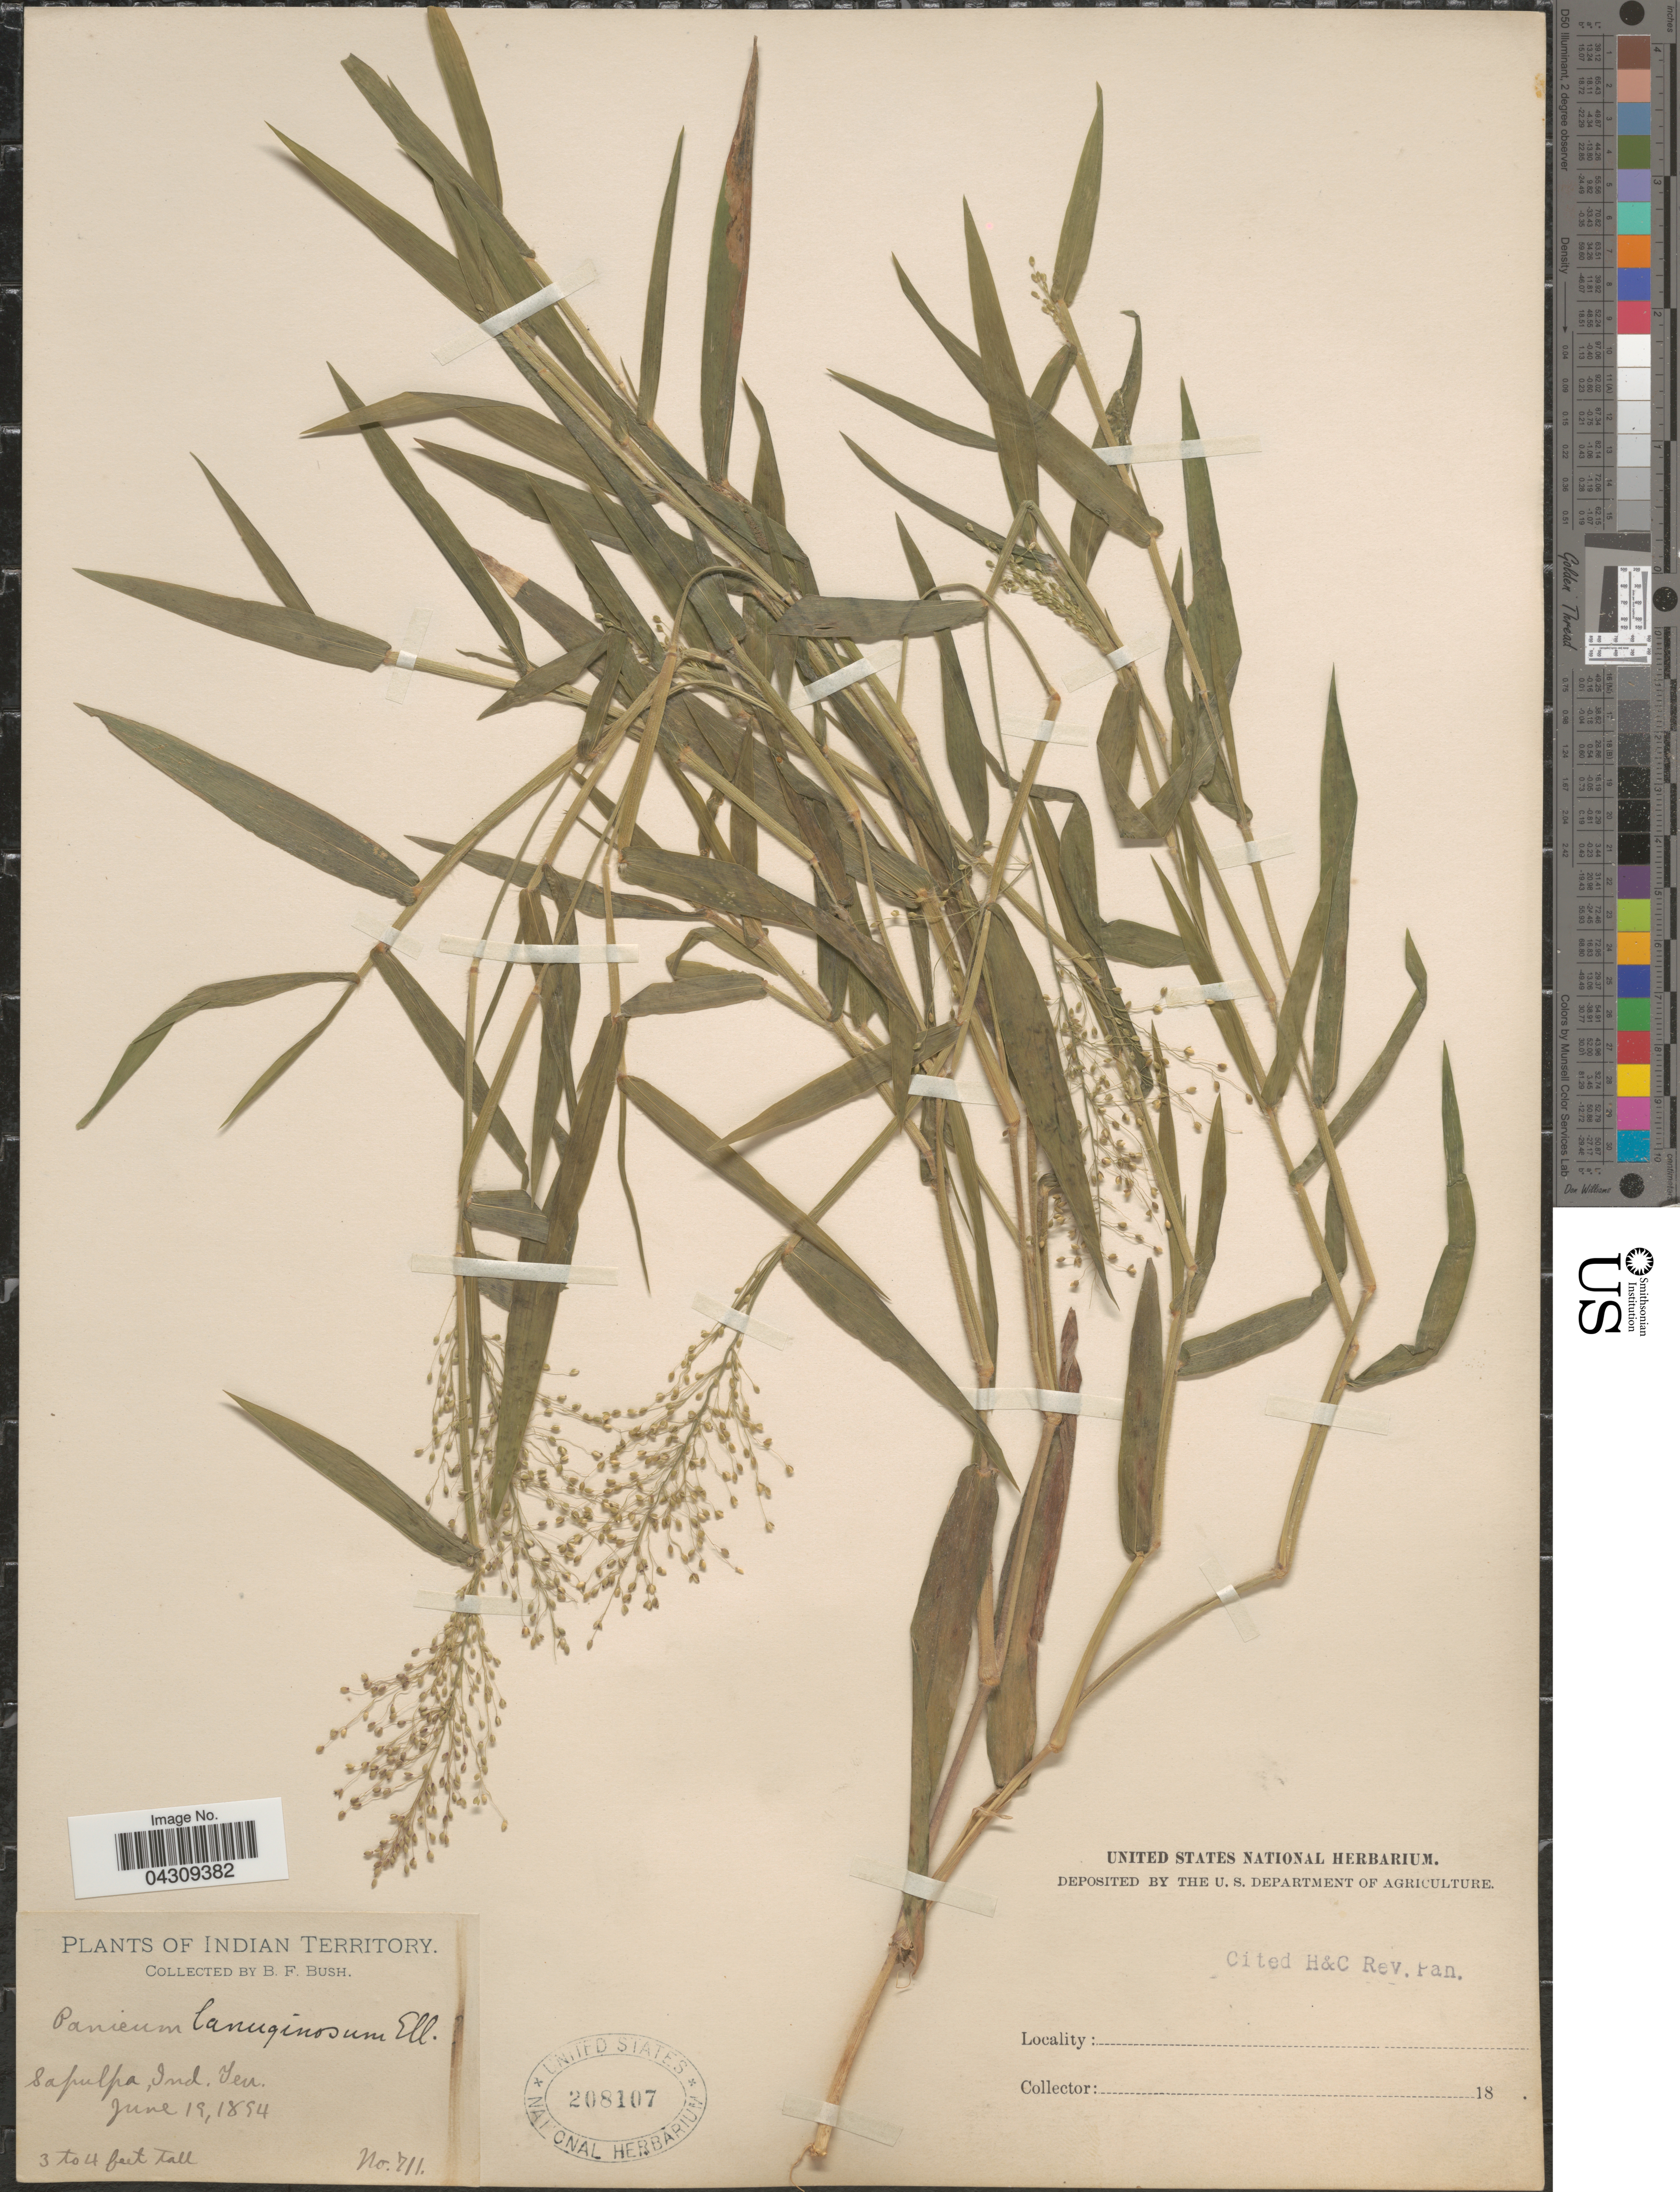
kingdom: Plantae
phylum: Tracheophyta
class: Liliopsida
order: Poales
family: Poaceae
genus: Dichanthelium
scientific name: Dichanthelium acuminatum var. acuminatum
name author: (Sw.) Gould & C.A. Clark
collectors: B. F. Bush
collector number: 711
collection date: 1854-06-19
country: United States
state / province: Oklahoma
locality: Indian Territory. Sapulpa.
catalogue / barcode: US 208107